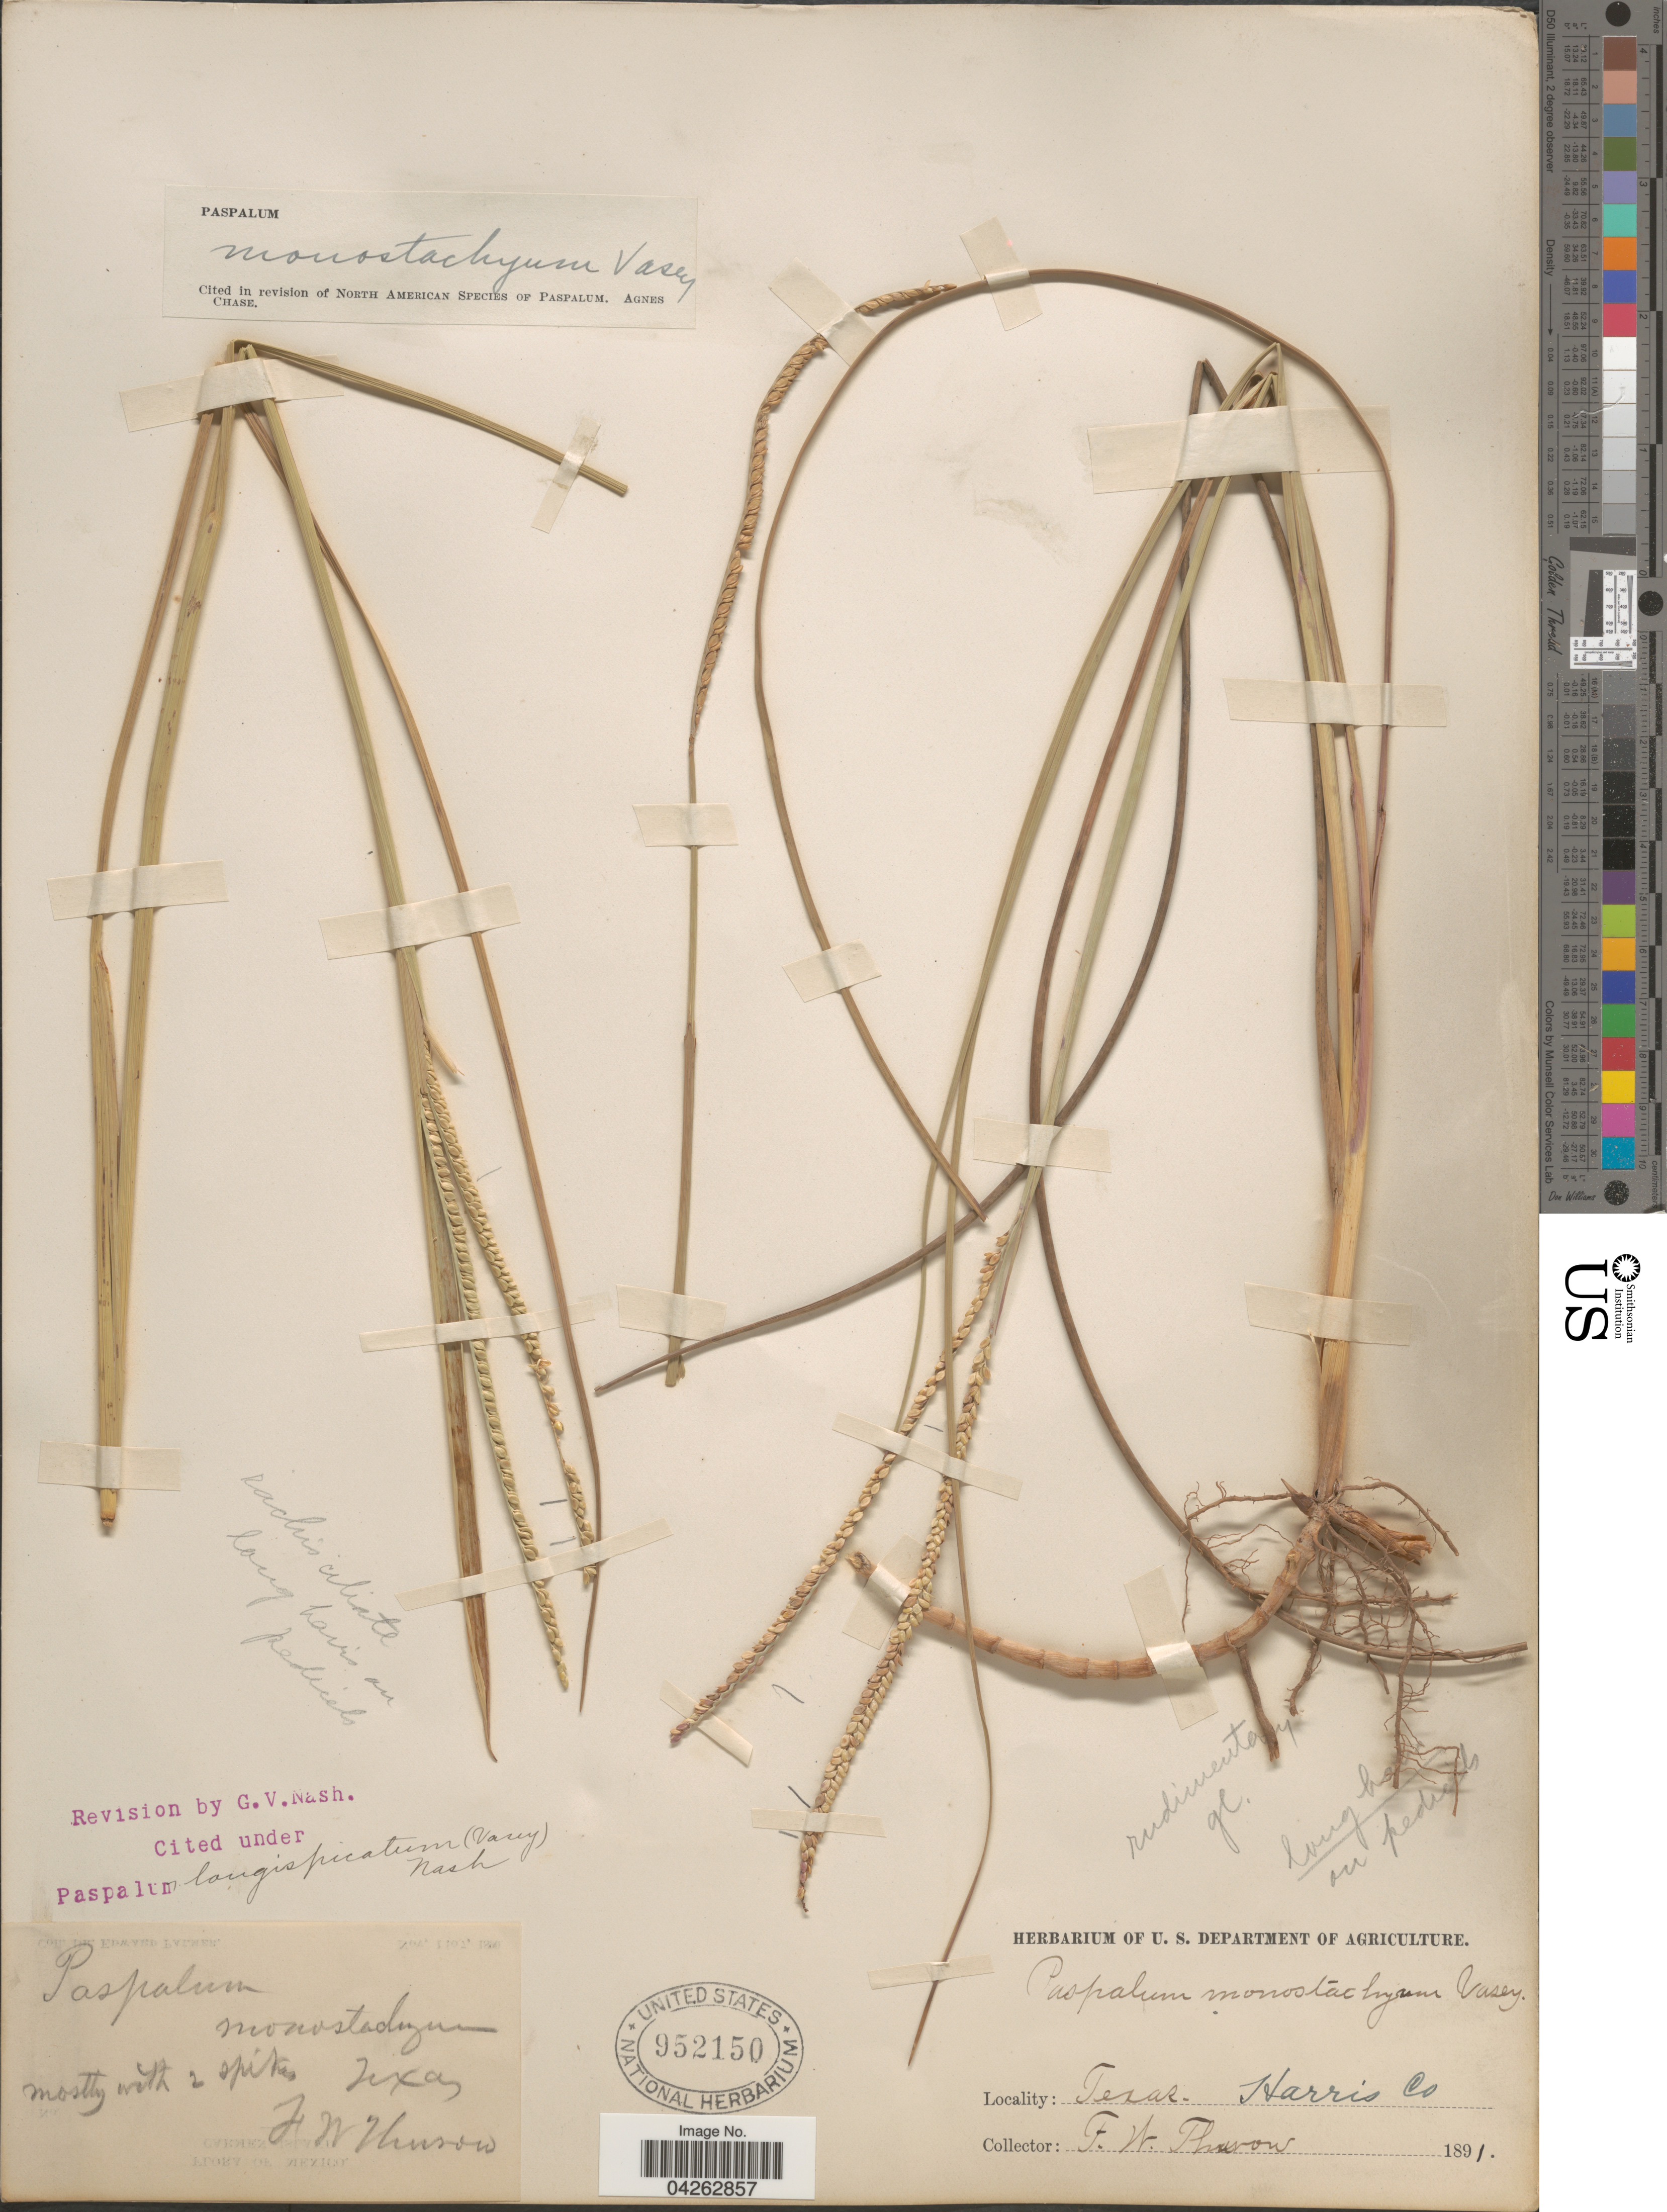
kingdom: Plantae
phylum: Tracheophyta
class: Liliopsida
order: Poales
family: Poaceae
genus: Paspalum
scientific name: Paspalum monostachyum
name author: Vasey ex Chapm.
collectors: F. W. Thurow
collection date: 1891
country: United States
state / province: Texas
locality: Harris Co.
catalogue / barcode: US 952150